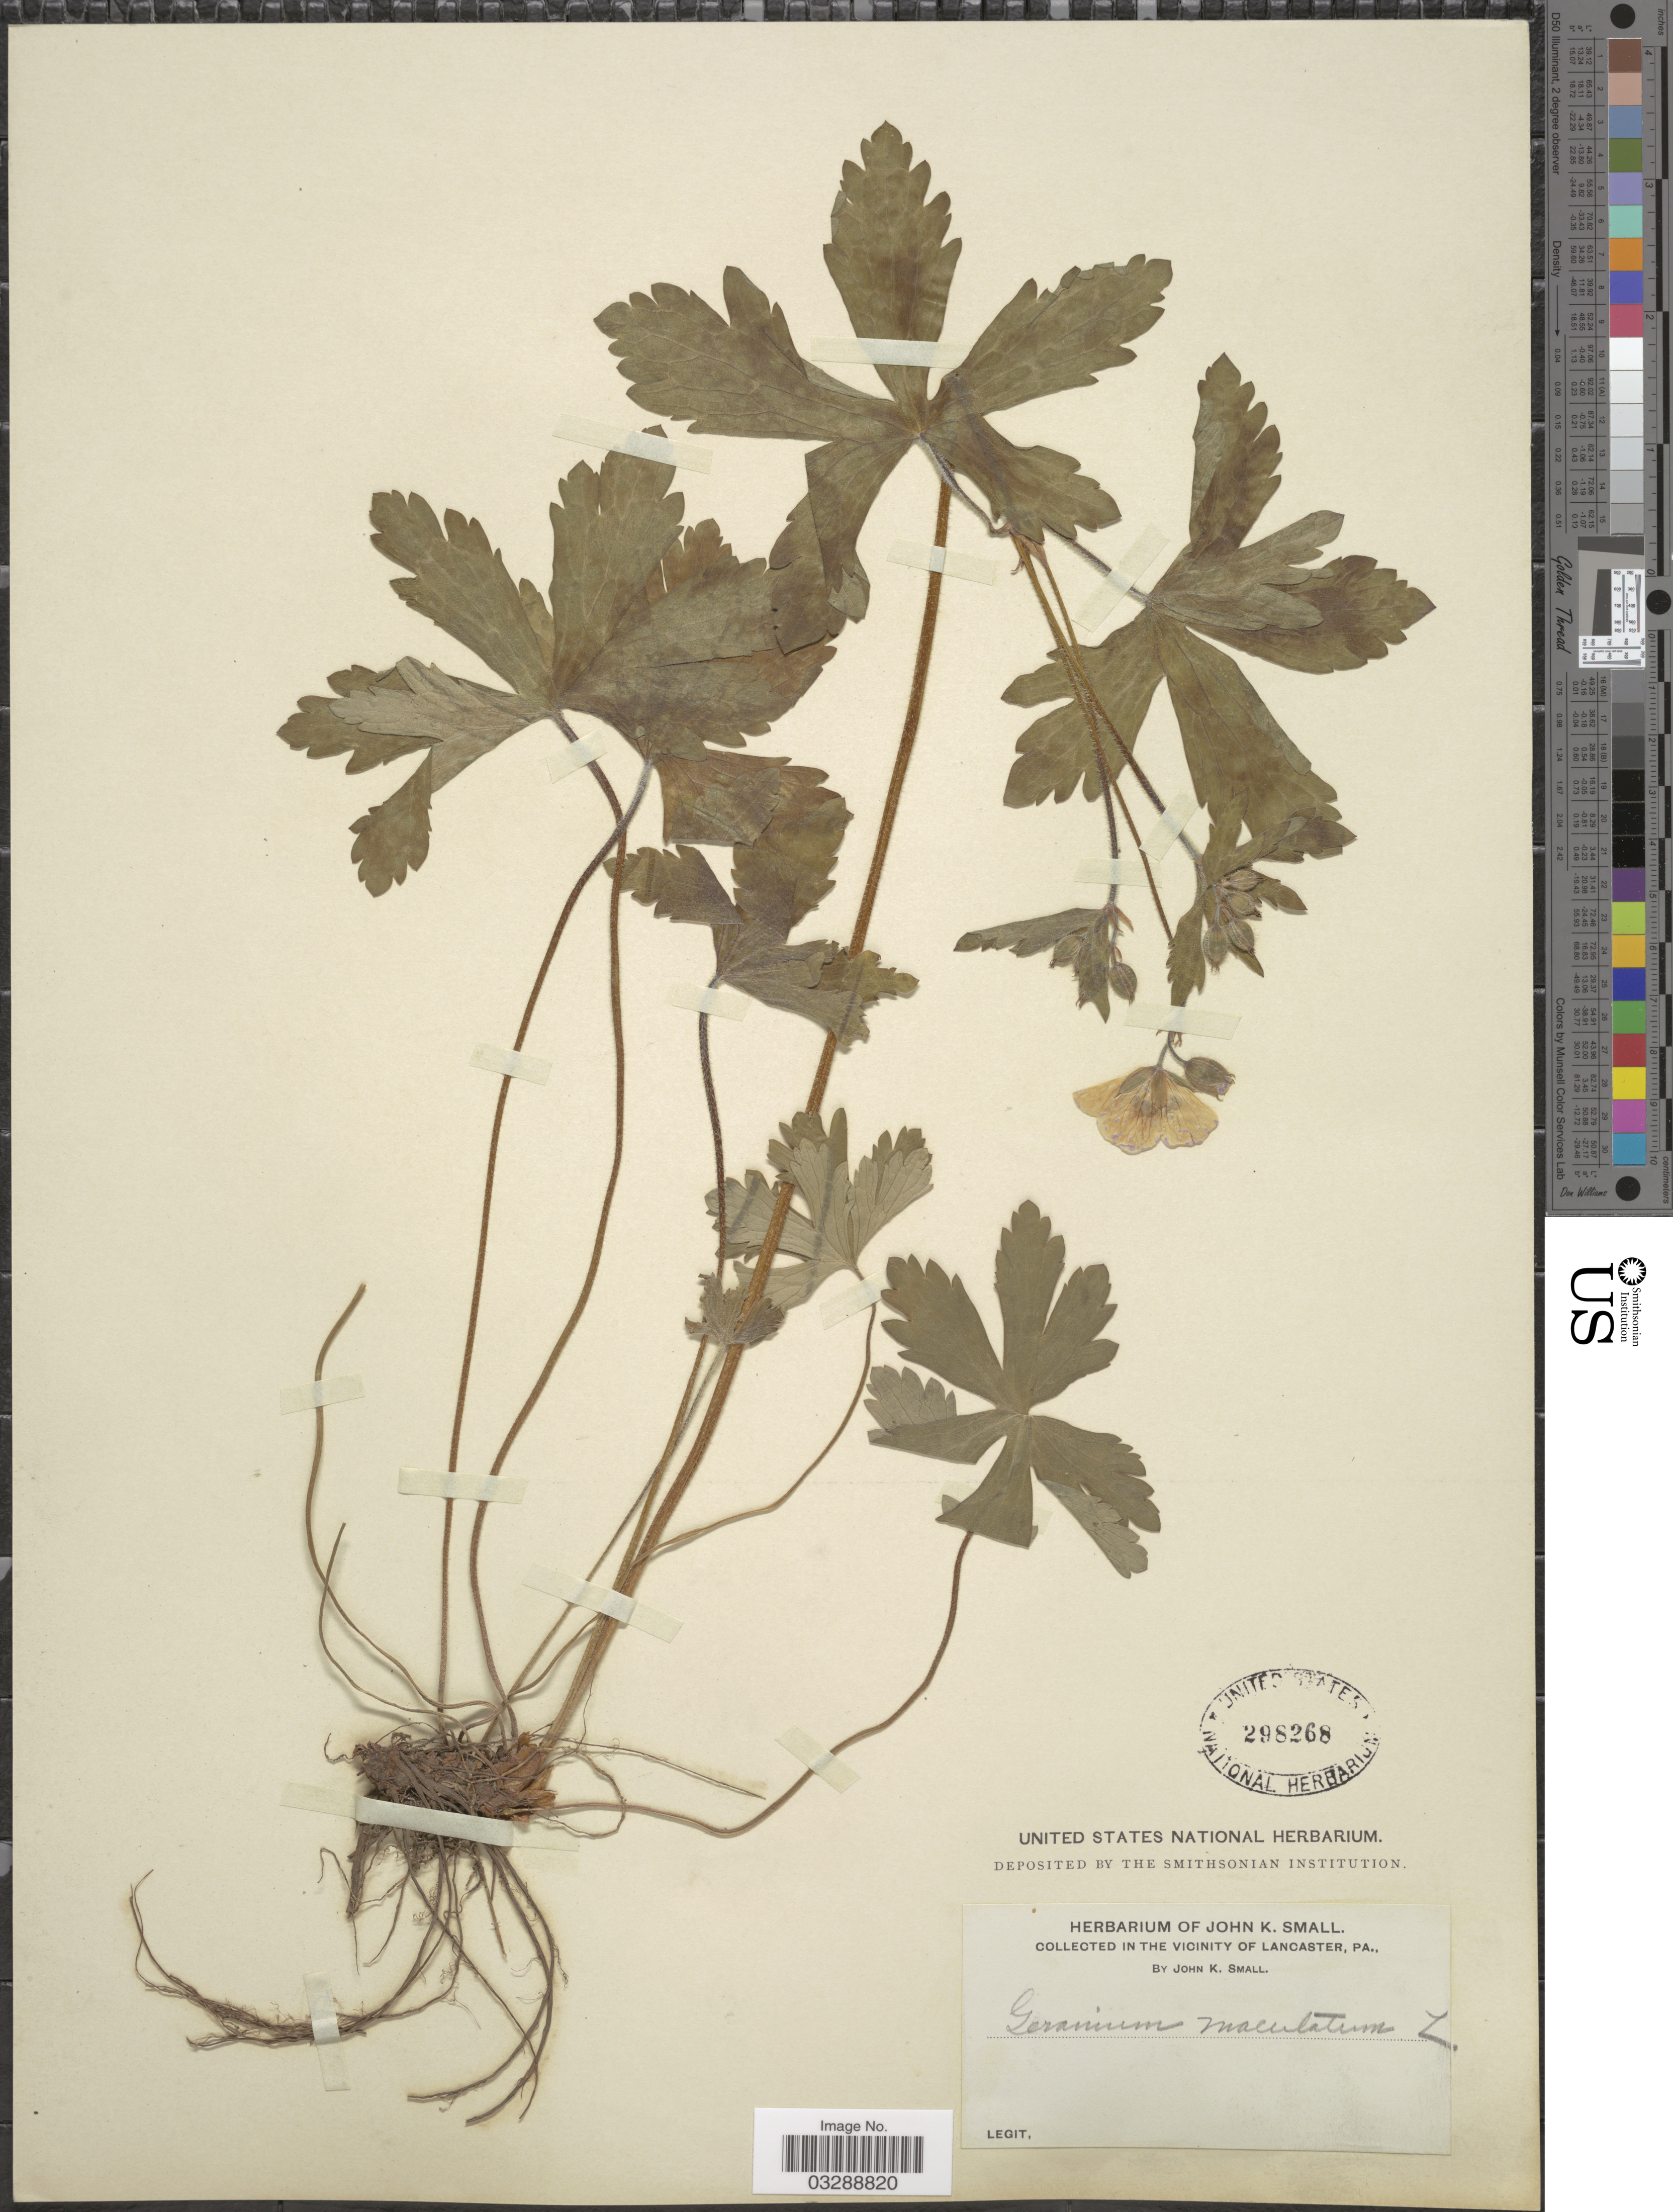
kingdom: Plantae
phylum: Tracheophyta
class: Magnoliopsida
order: Geraniales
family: Geraniaceae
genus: Geranium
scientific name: Geranium maculatum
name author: L.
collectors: J. K. Small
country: United States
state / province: Pennsylvania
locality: In the vicinity of Lancaster.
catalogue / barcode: US 298268